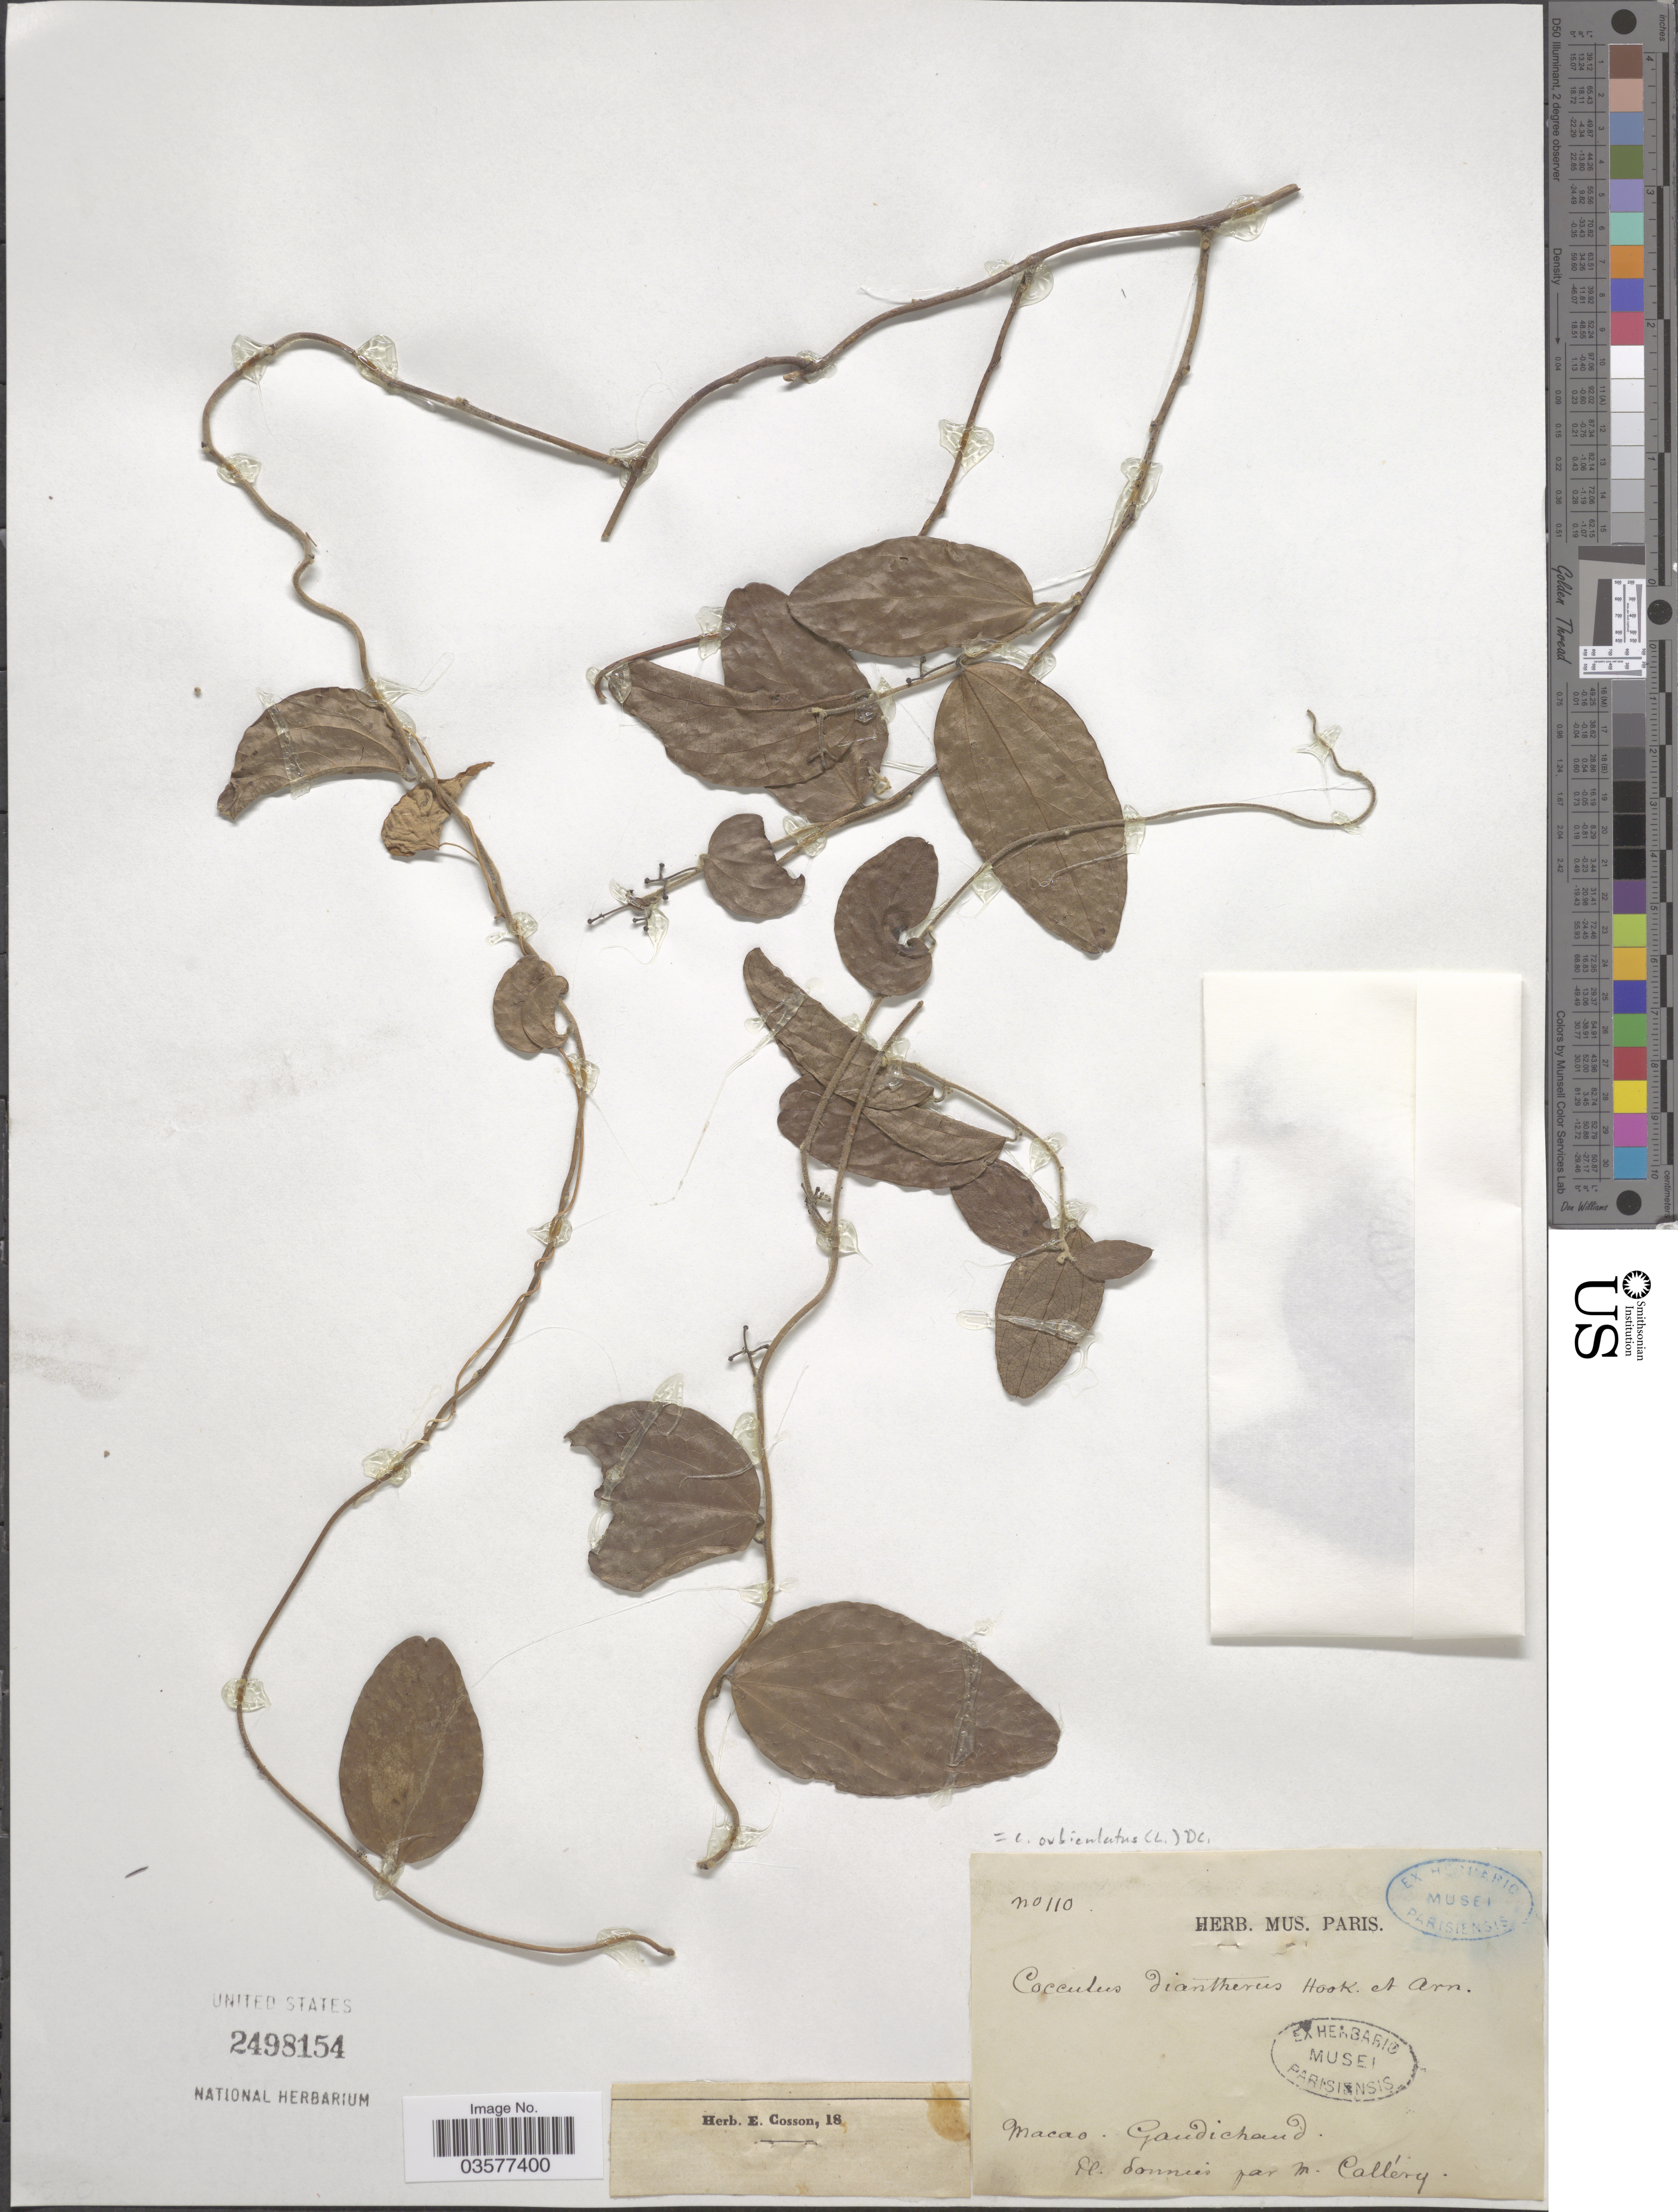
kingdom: Plantae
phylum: Tracheophyta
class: Magnoliopsida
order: Ranunculales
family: Menispermaceae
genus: Cocculus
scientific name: Cocculus orbiculatus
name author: (L.) DC.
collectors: -. Gaudichaud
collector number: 110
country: China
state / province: Macau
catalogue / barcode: US 2498154